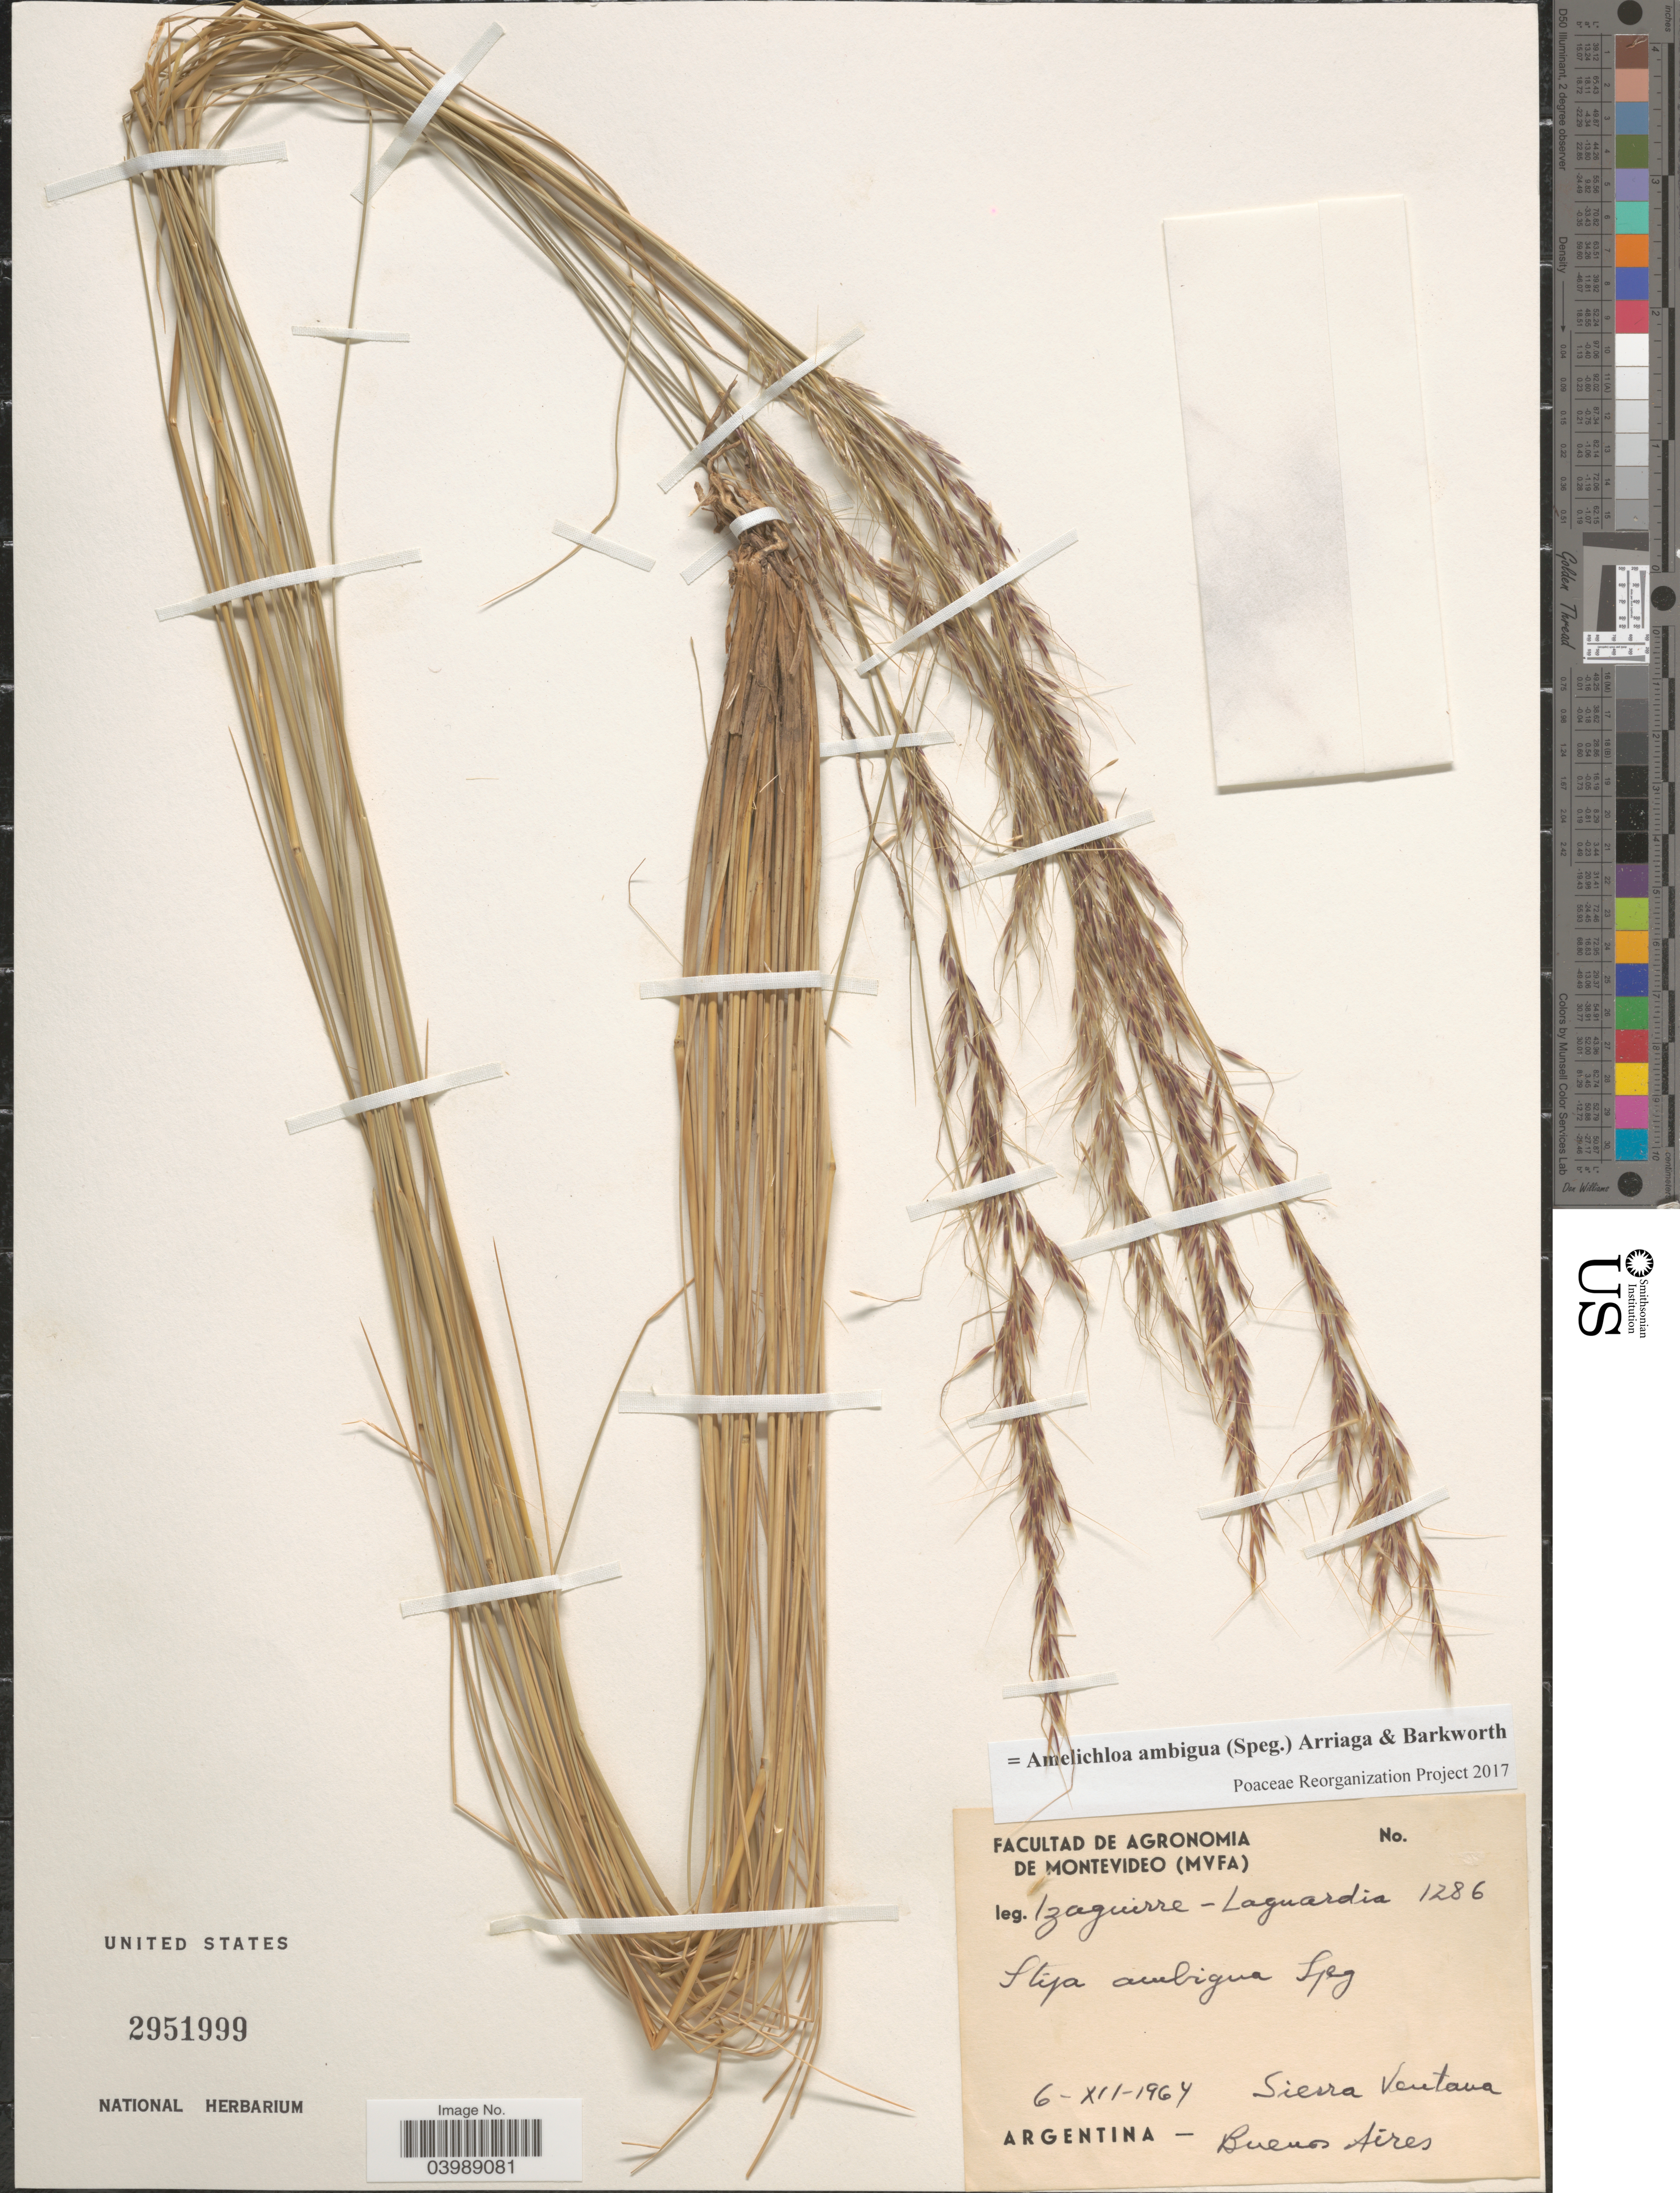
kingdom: Plantae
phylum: Tracheophyta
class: Liliopsida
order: Poales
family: Poaceae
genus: Amelichloa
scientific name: Amelichloa ambigua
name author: (Speg.) Arriaga & Barkworth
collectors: Izaguirre & A. Laguardia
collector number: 1286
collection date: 1964-12-06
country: Argentina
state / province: Buenos Aires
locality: Sierra Ventana.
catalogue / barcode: US 2951999